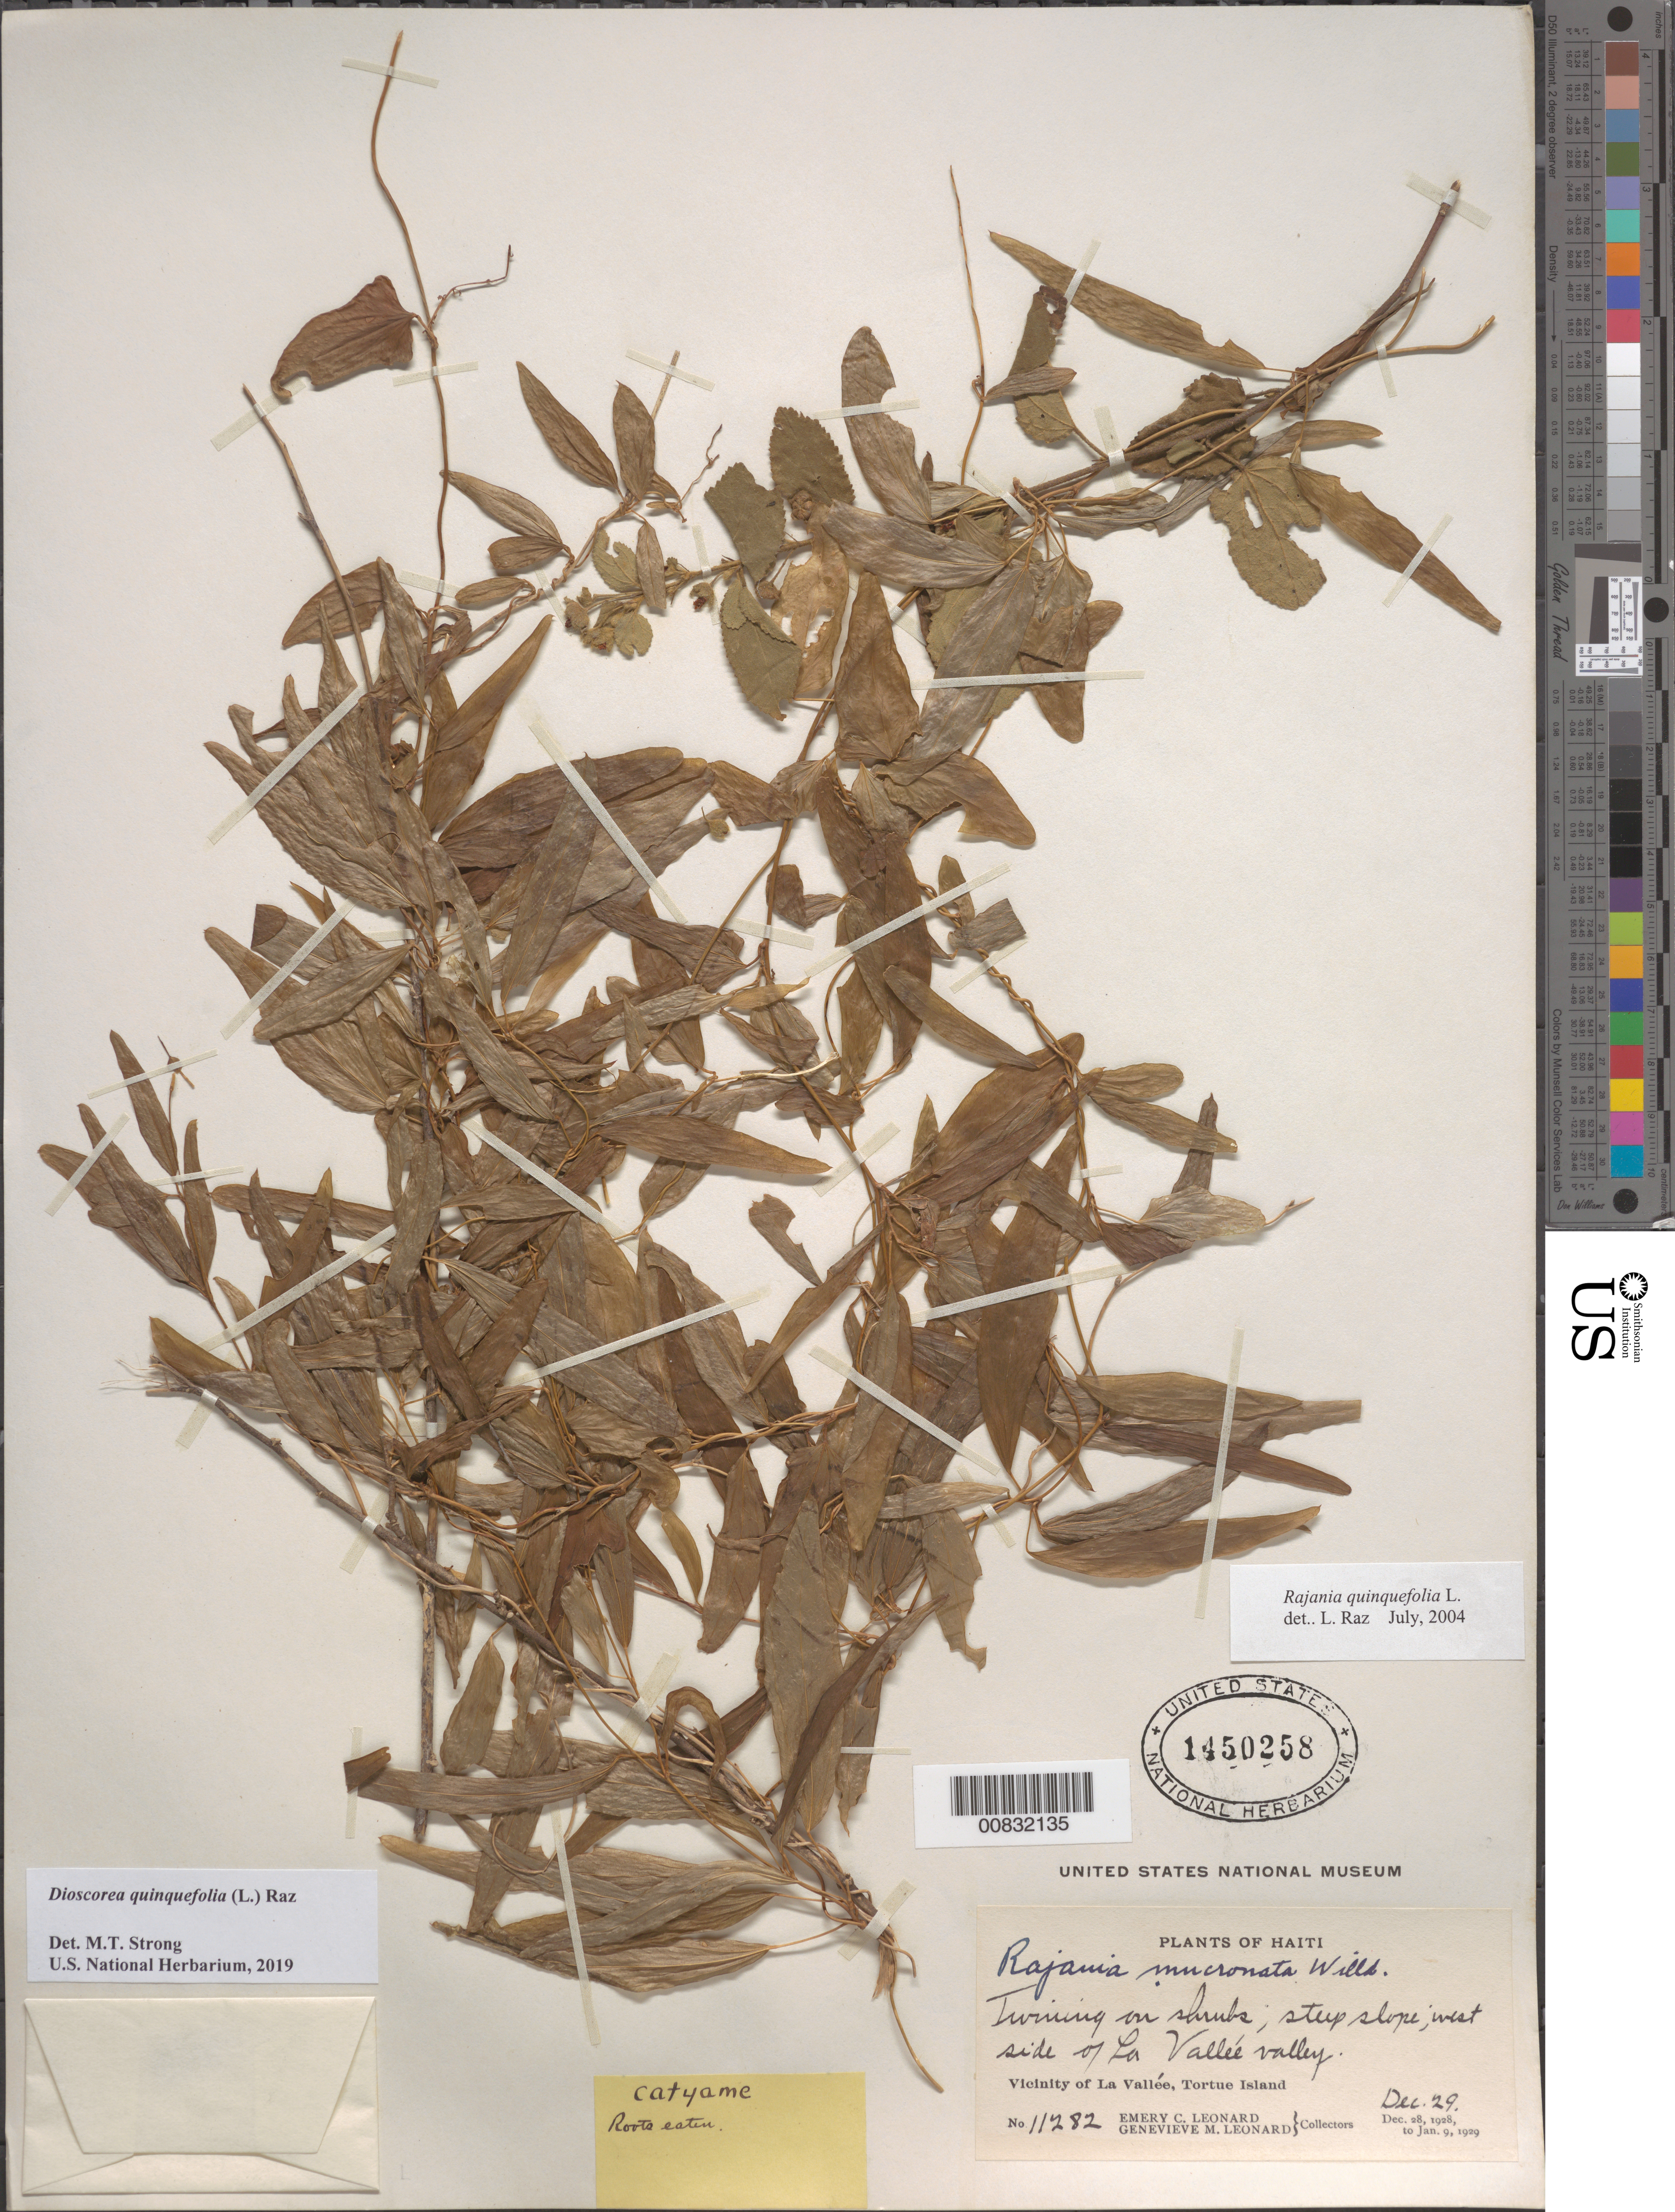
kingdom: Plantae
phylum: Tracheophyta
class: Liliopsida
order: Dioscoreales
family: Dioscoreaceae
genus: Dioscorea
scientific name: Dioscorea quinquefolia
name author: (L.) Raz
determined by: Strong, M. T., (US), Smithsonian Institution - National Museum of Natural History (UNITED STATES)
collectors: E. C. Leonard & G. M. Leonard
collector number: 11282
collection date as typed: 29 Dec 1928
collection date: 1928-12-29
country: Haiti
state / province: Nord-Óuest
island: Île de la Tortue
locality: Vicinity of La Vallée, Tortue Island. West side of La Vallée valley.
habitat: Twining on shrubs; steep slope.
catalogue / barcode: US 1450258